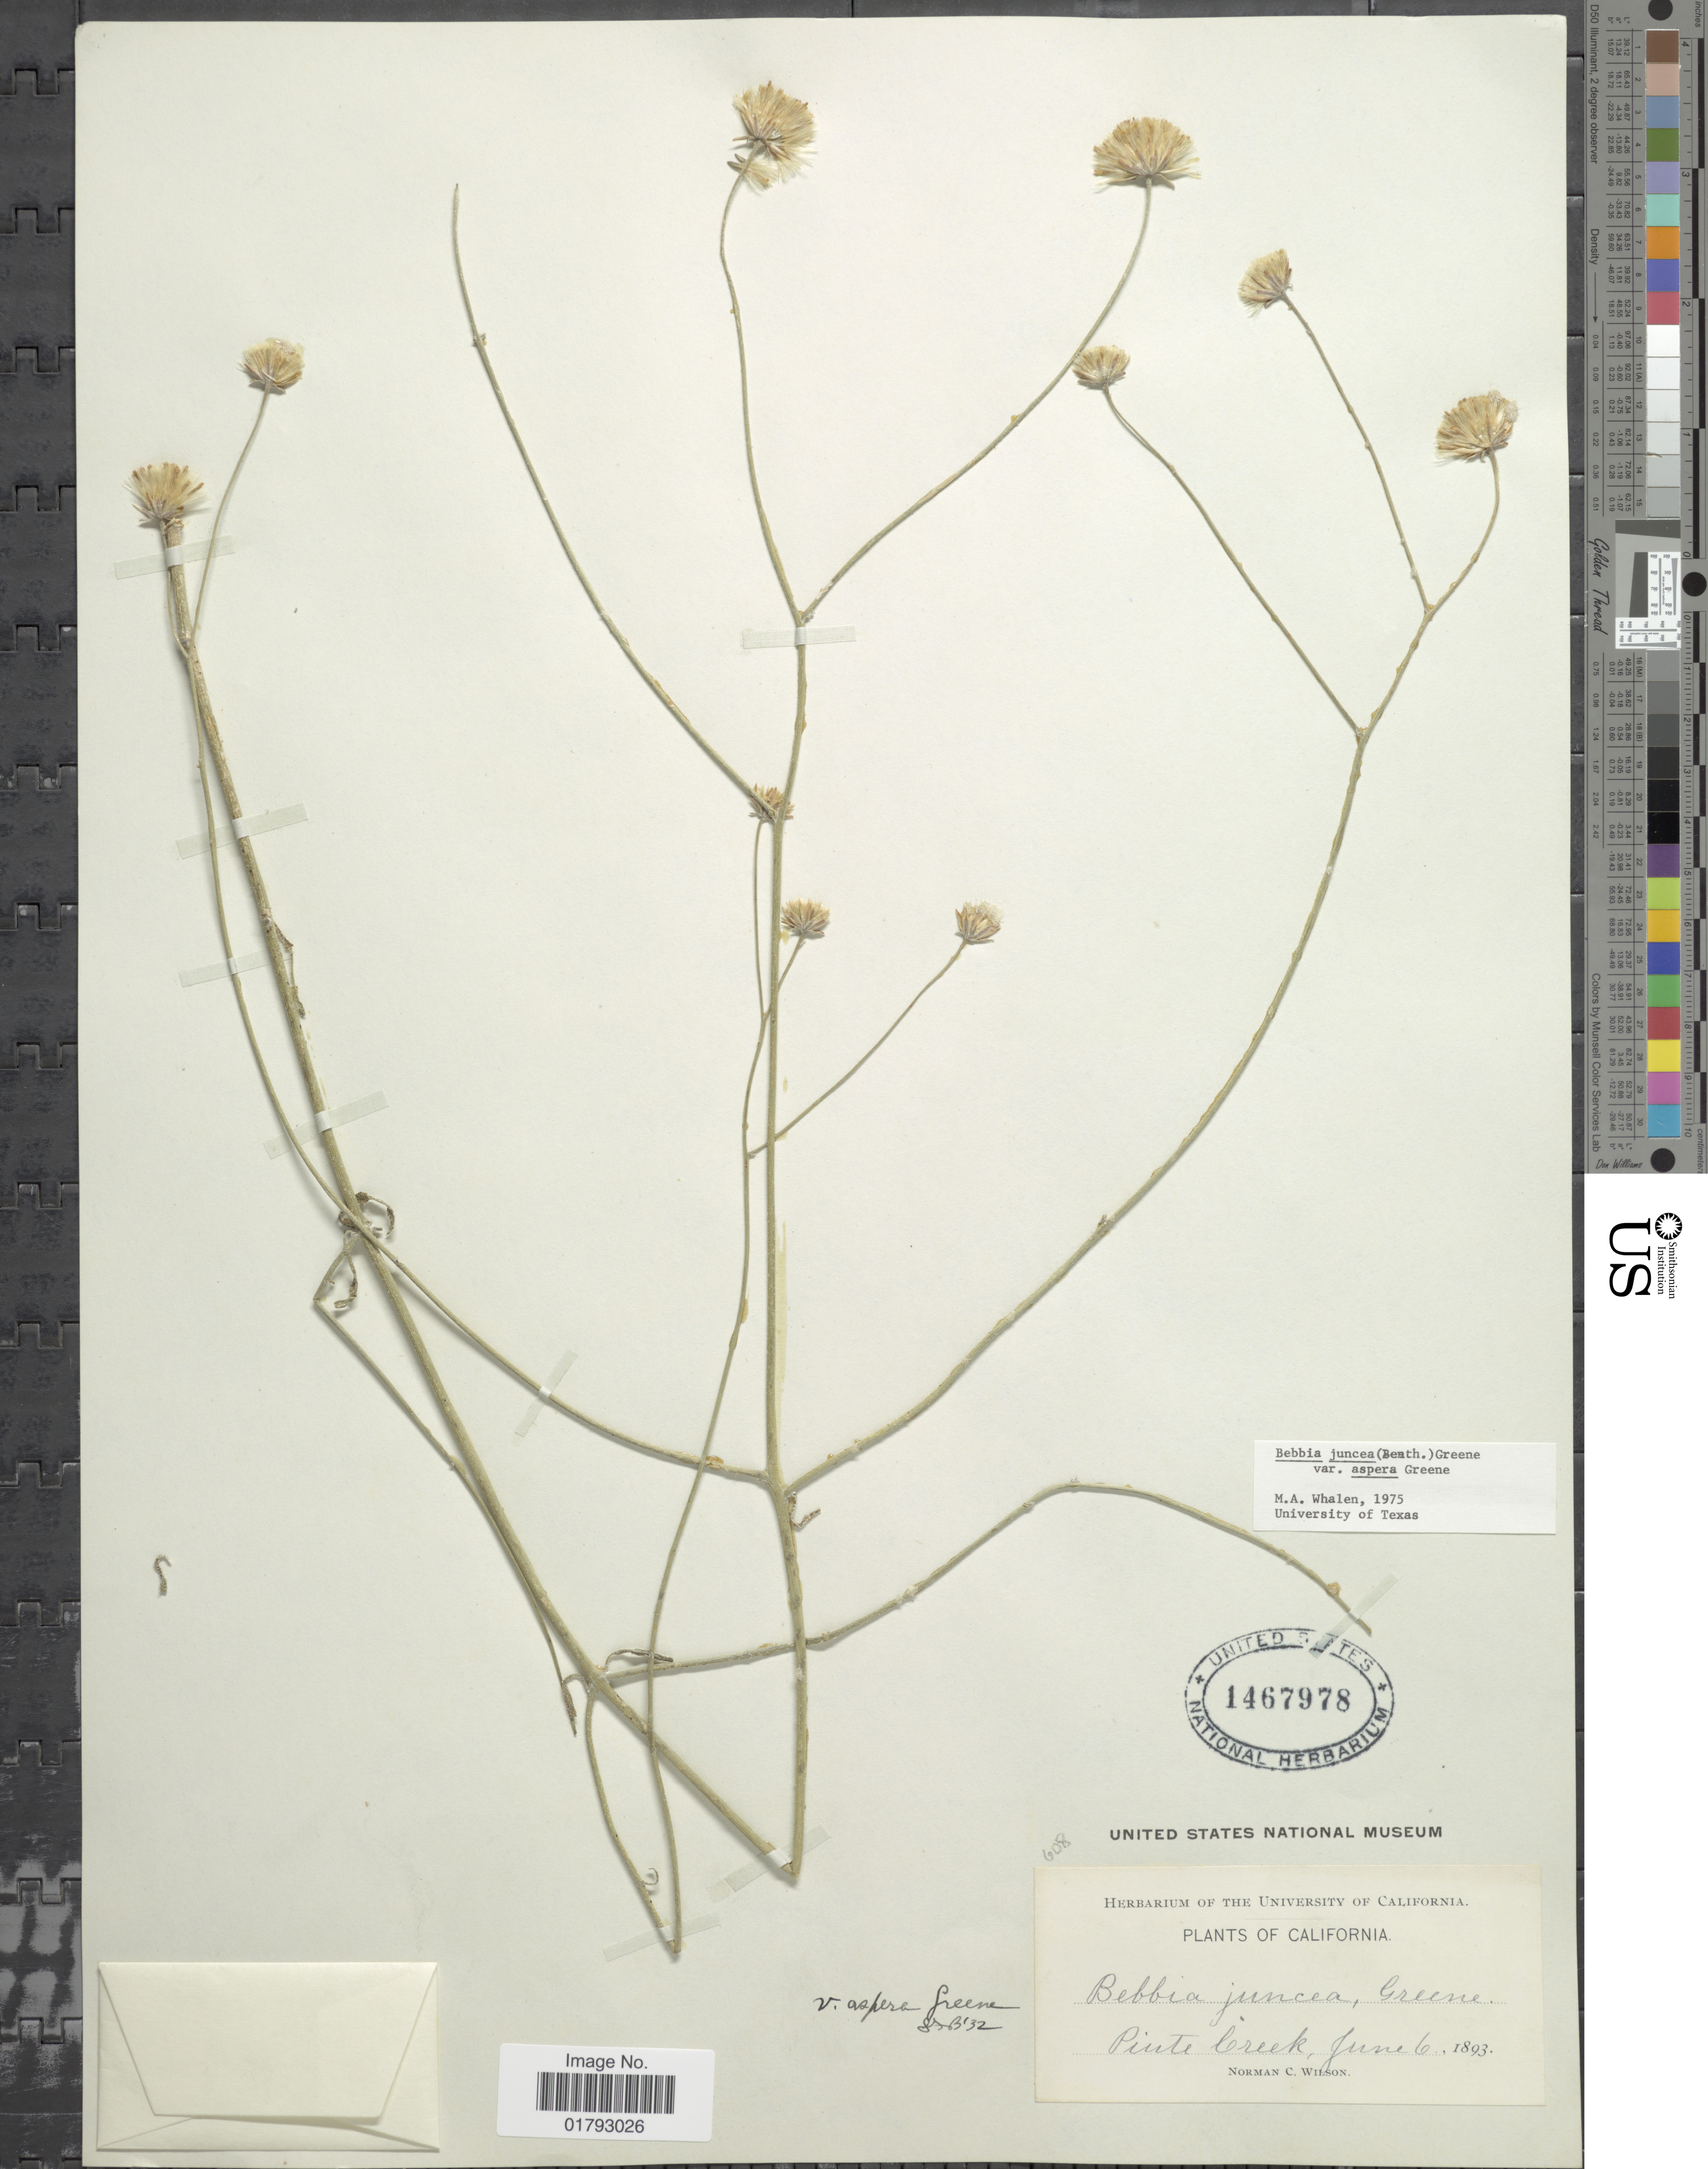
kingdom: Plantae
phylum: Tracheophyta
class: Magnoliopsida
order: Asterales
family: Asteraceae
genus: Bebbia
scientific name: Bebbia juncea var. aspera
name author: Greene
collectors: N. C. Wilson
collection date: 1893-06-06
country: United States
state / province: California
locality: Pinte Creek, California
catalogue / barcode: US 1467978